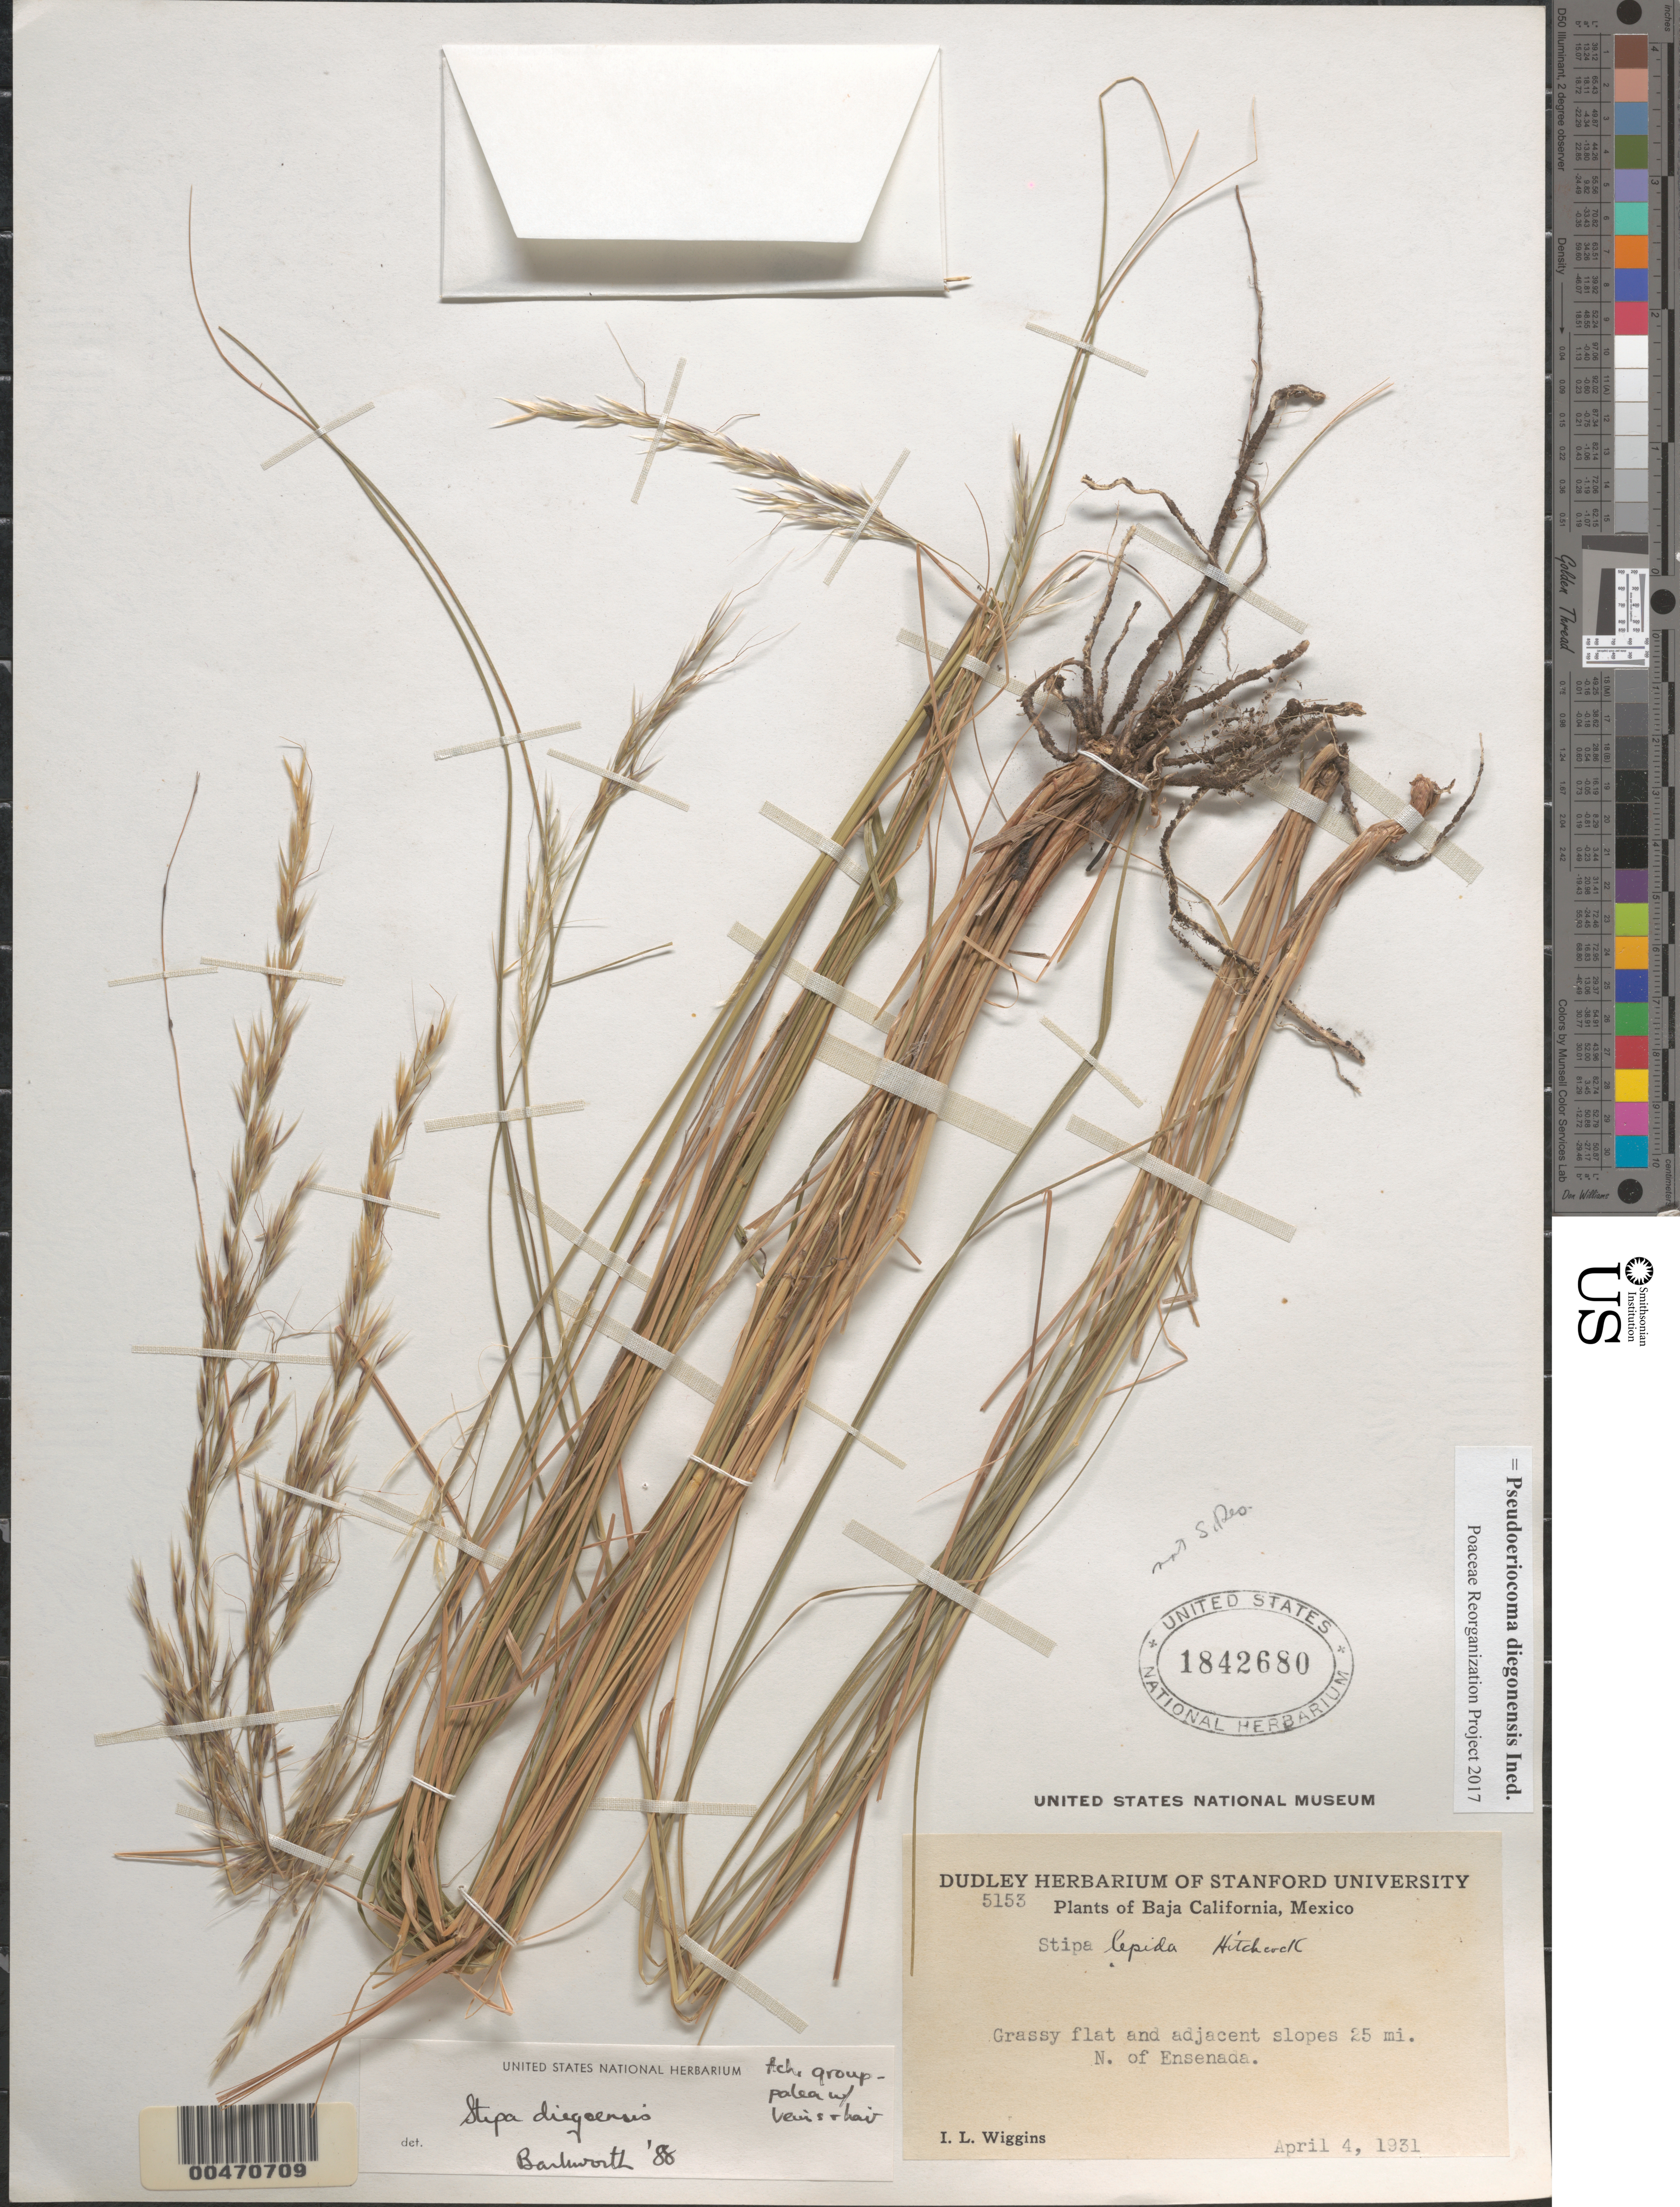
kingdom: Plantae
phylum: Tracheophyta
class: Liliopsida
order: Poales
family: Poaceae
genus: Pseudoeriocoma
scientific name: Pseudoeriocoma diegonensis ined.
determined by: Poaceae Reorganization Project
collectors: I. L. Wiggins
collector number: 5153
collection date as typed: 4 Apr 1931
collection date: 1931-04-04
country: Mexico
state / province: Baja California Norte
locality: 25 mi N of Ensenada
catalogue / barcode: US 1842680